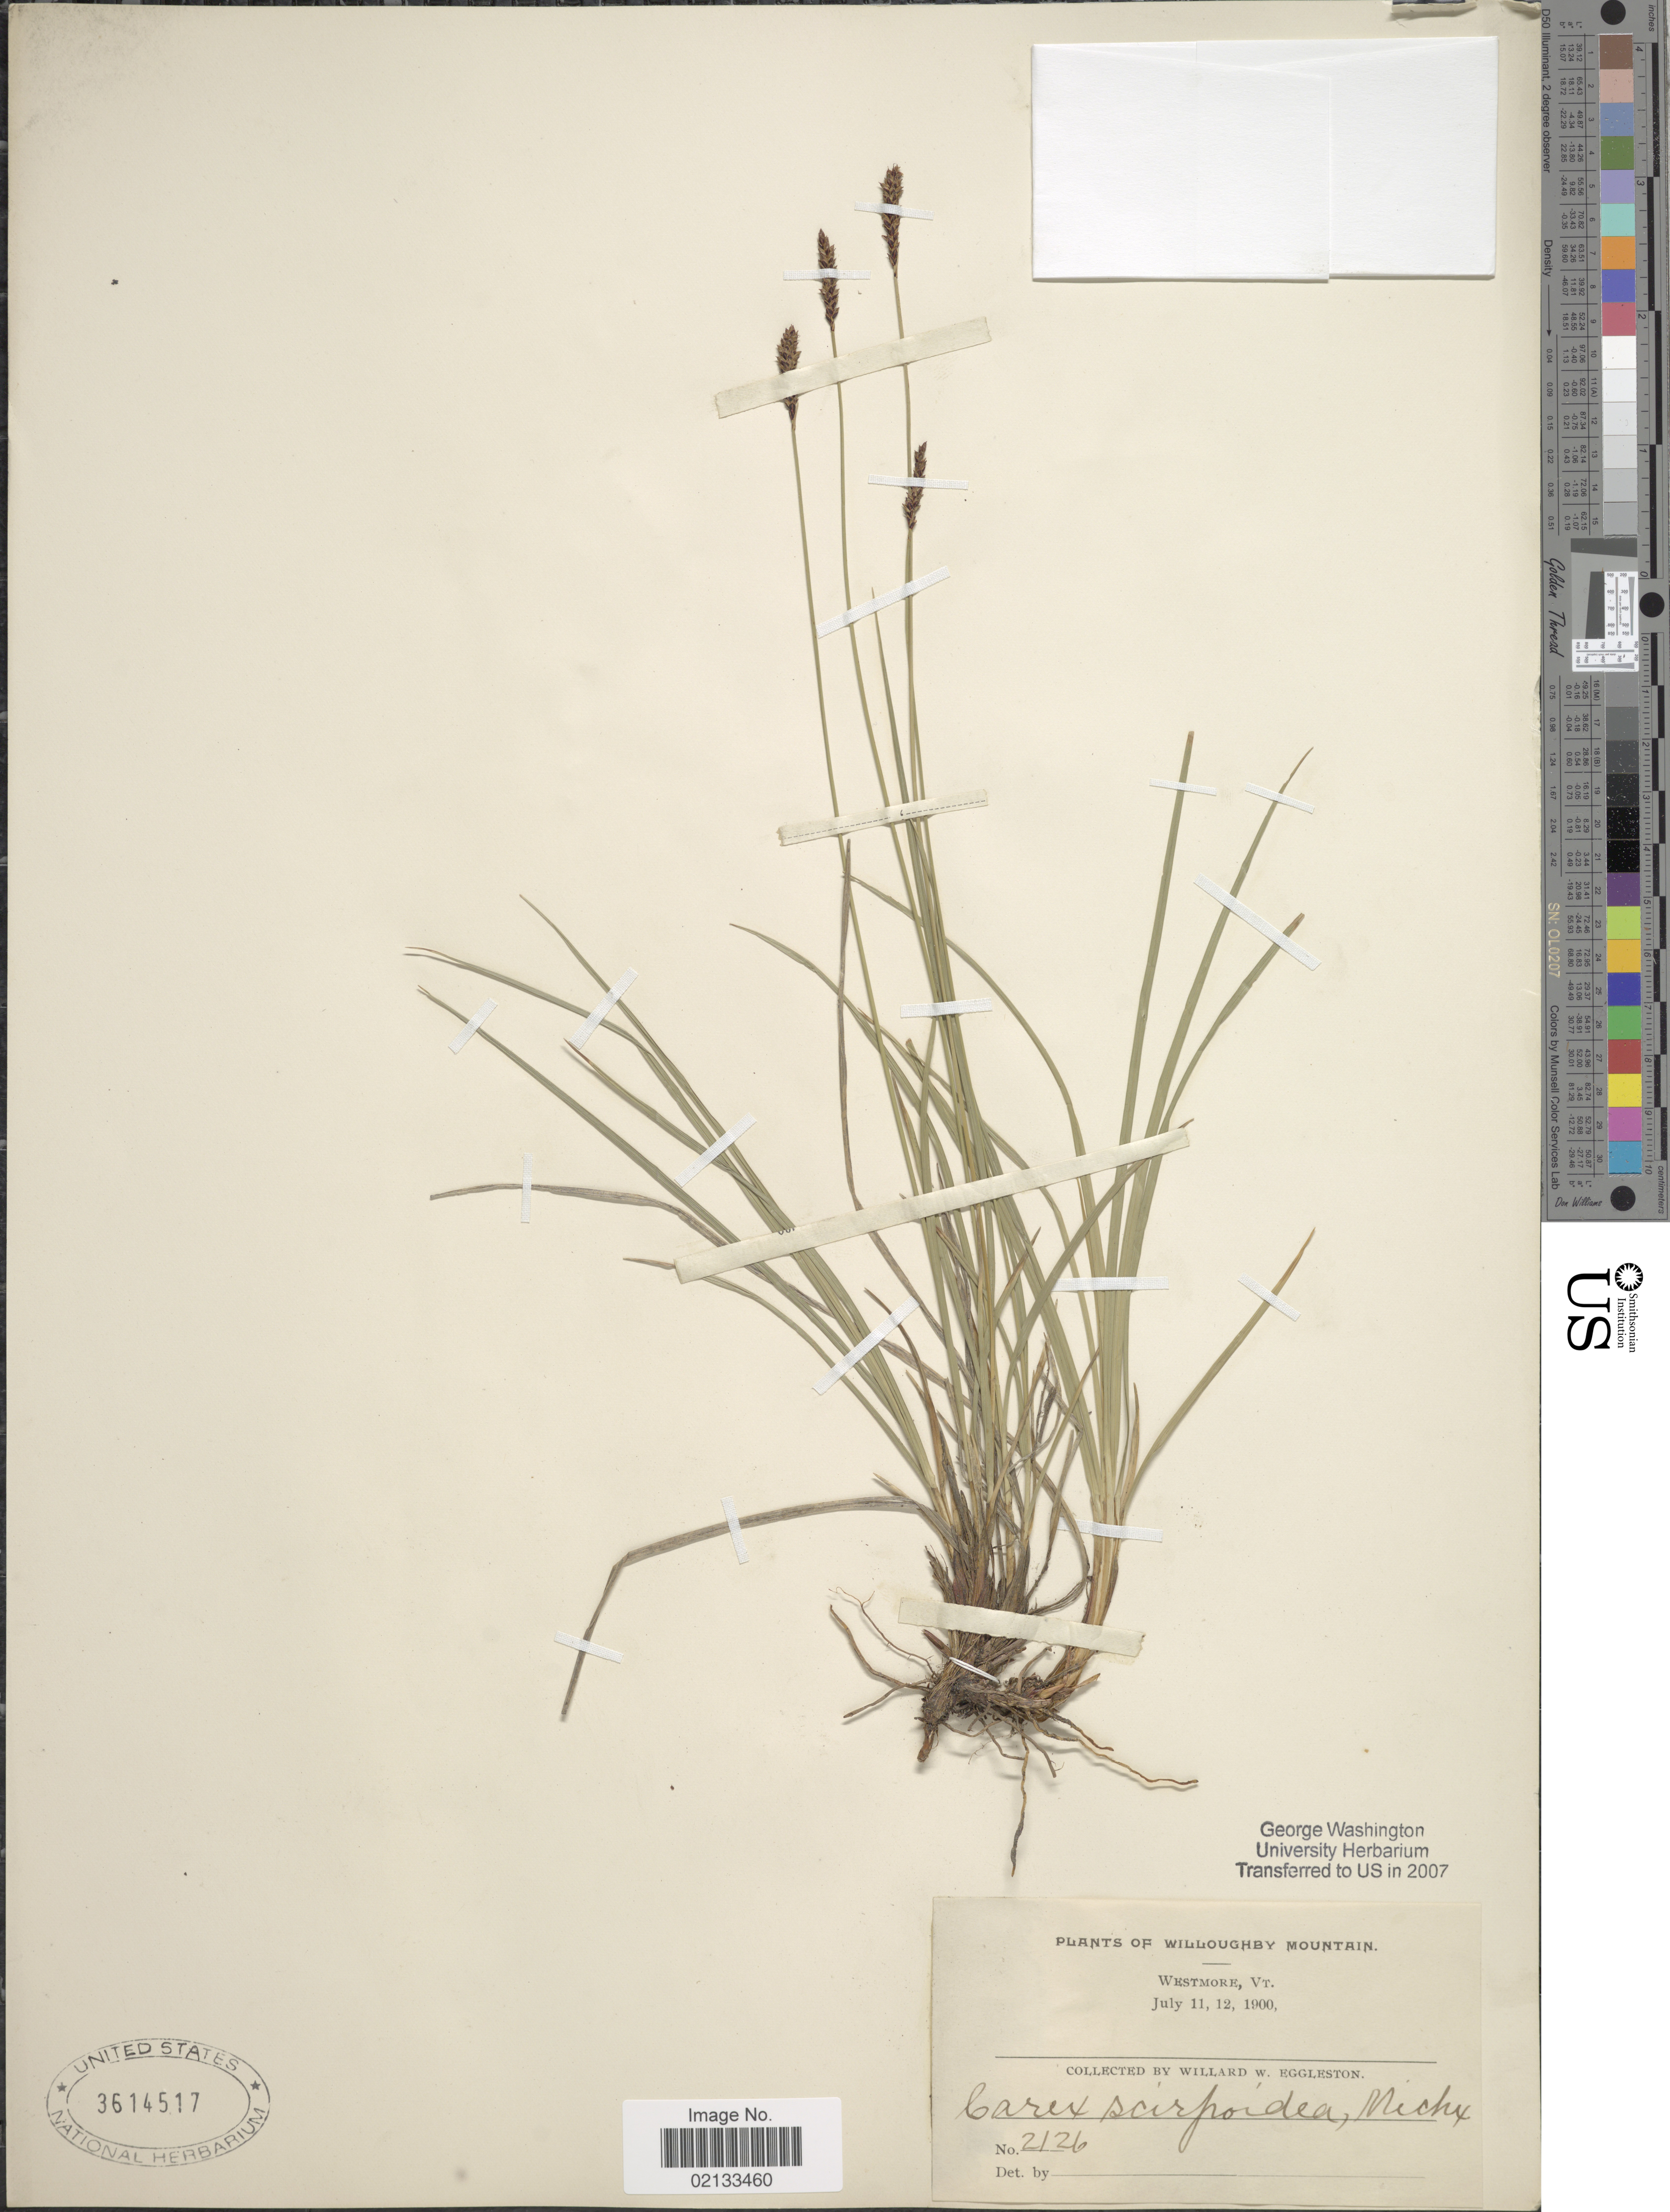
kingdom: Plantae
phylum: Tracheophyta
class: Liliopsida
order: Poales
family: Cyperaceae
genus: Carex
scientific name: Carex scirpoidea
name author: Michx.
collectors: W. W. Eggleston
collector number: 2126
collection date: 1900-07-11/1900-07-12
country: United States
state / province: Vermont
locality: Willoughby Mountain, Westmore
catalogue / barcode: US 3614517